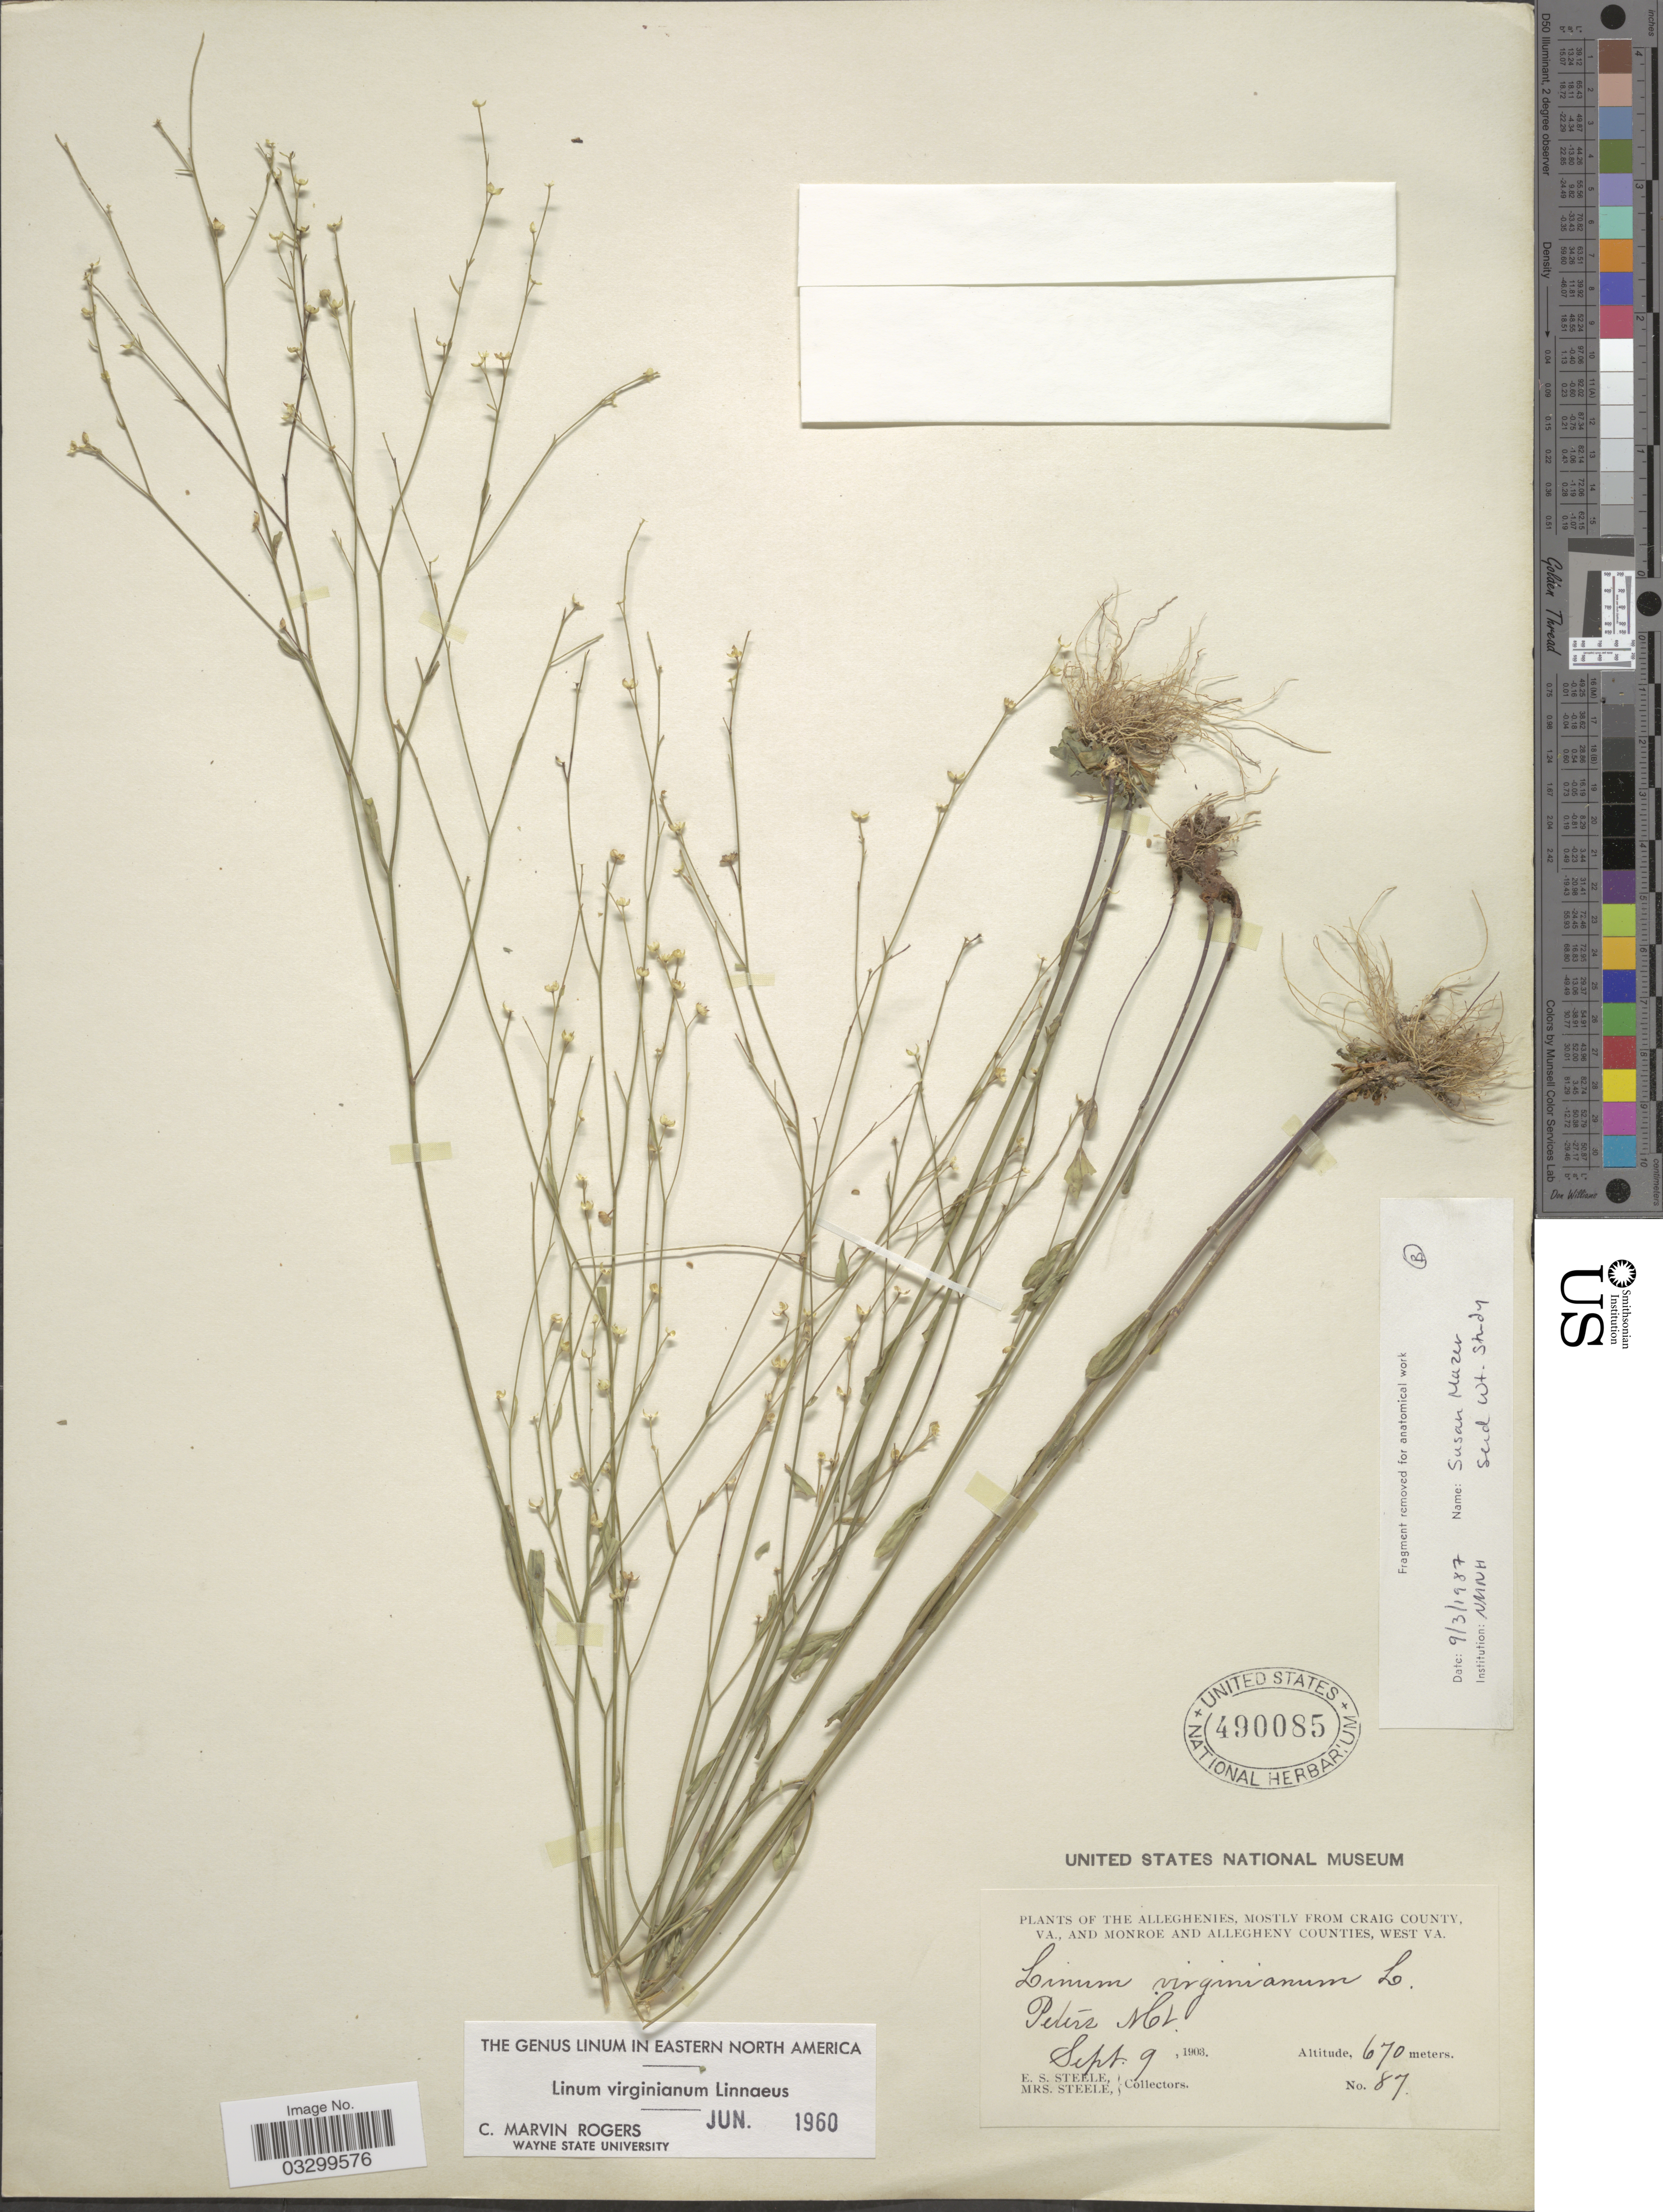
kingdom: Plantae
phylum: Tracheophyta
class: Magnoliopsida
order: Malpighiales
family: Linaceae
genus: Linum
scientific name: Linum virginianum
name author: L.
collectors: E. Steele & Mrs. E. S. Steele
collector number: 87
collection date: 1903-09-09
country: United States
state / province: Virginia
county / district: Craig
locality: The Alleghenies, Mostly from Craig County, Va., and Monroe and Allegheny Counties, West Va. Peters Mt.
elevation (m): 670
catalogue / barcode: US 490085